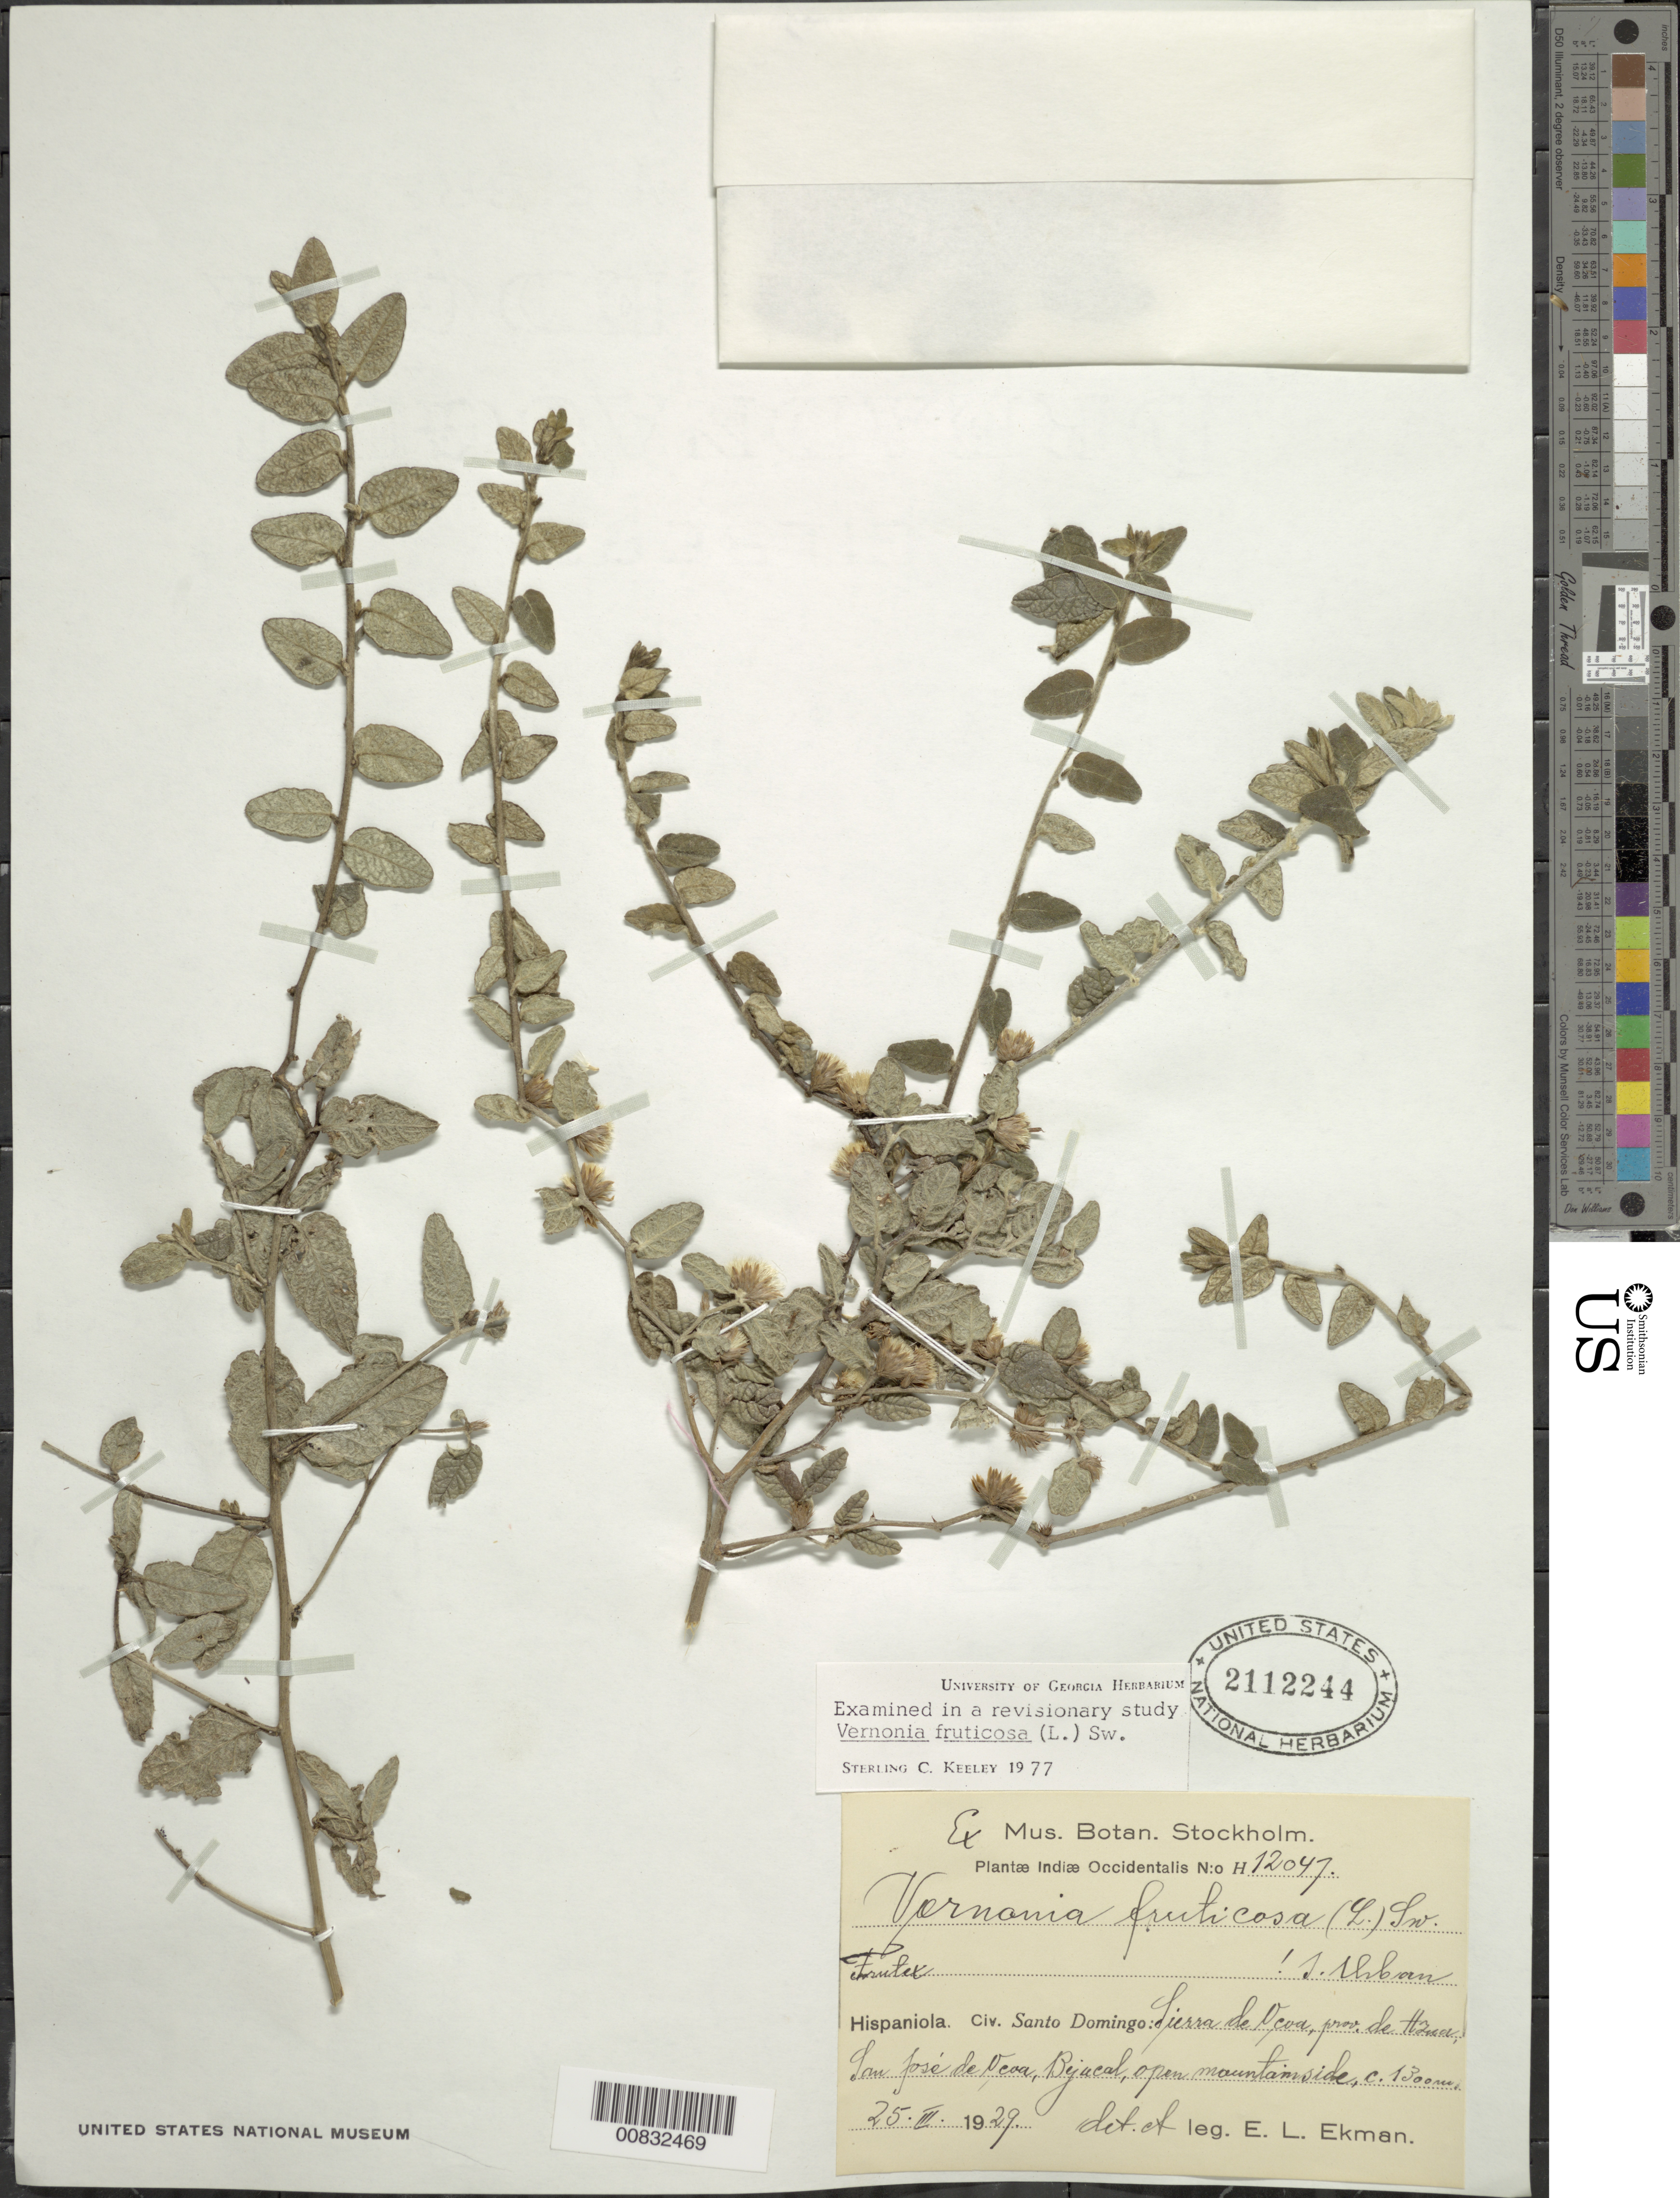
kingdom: Plantae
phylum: Tracheophyta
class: Magnoliopsida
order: Asterales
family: Asteraceae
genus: Lepidaploa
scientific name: Lepidaploa fruticosa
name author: (L.) H. Rob.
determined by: Keeley, S. C.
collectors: E. L. Ekman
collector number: H 12047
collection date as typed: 25 Mar 1929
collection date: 1929-03-25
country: Dominican Republic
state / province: Azua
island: Hispaniola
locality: Sierra de Ocoa, San José de Ocoa, Bejucal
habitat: Open mountainside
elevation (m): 1300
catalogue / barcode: US 2112244